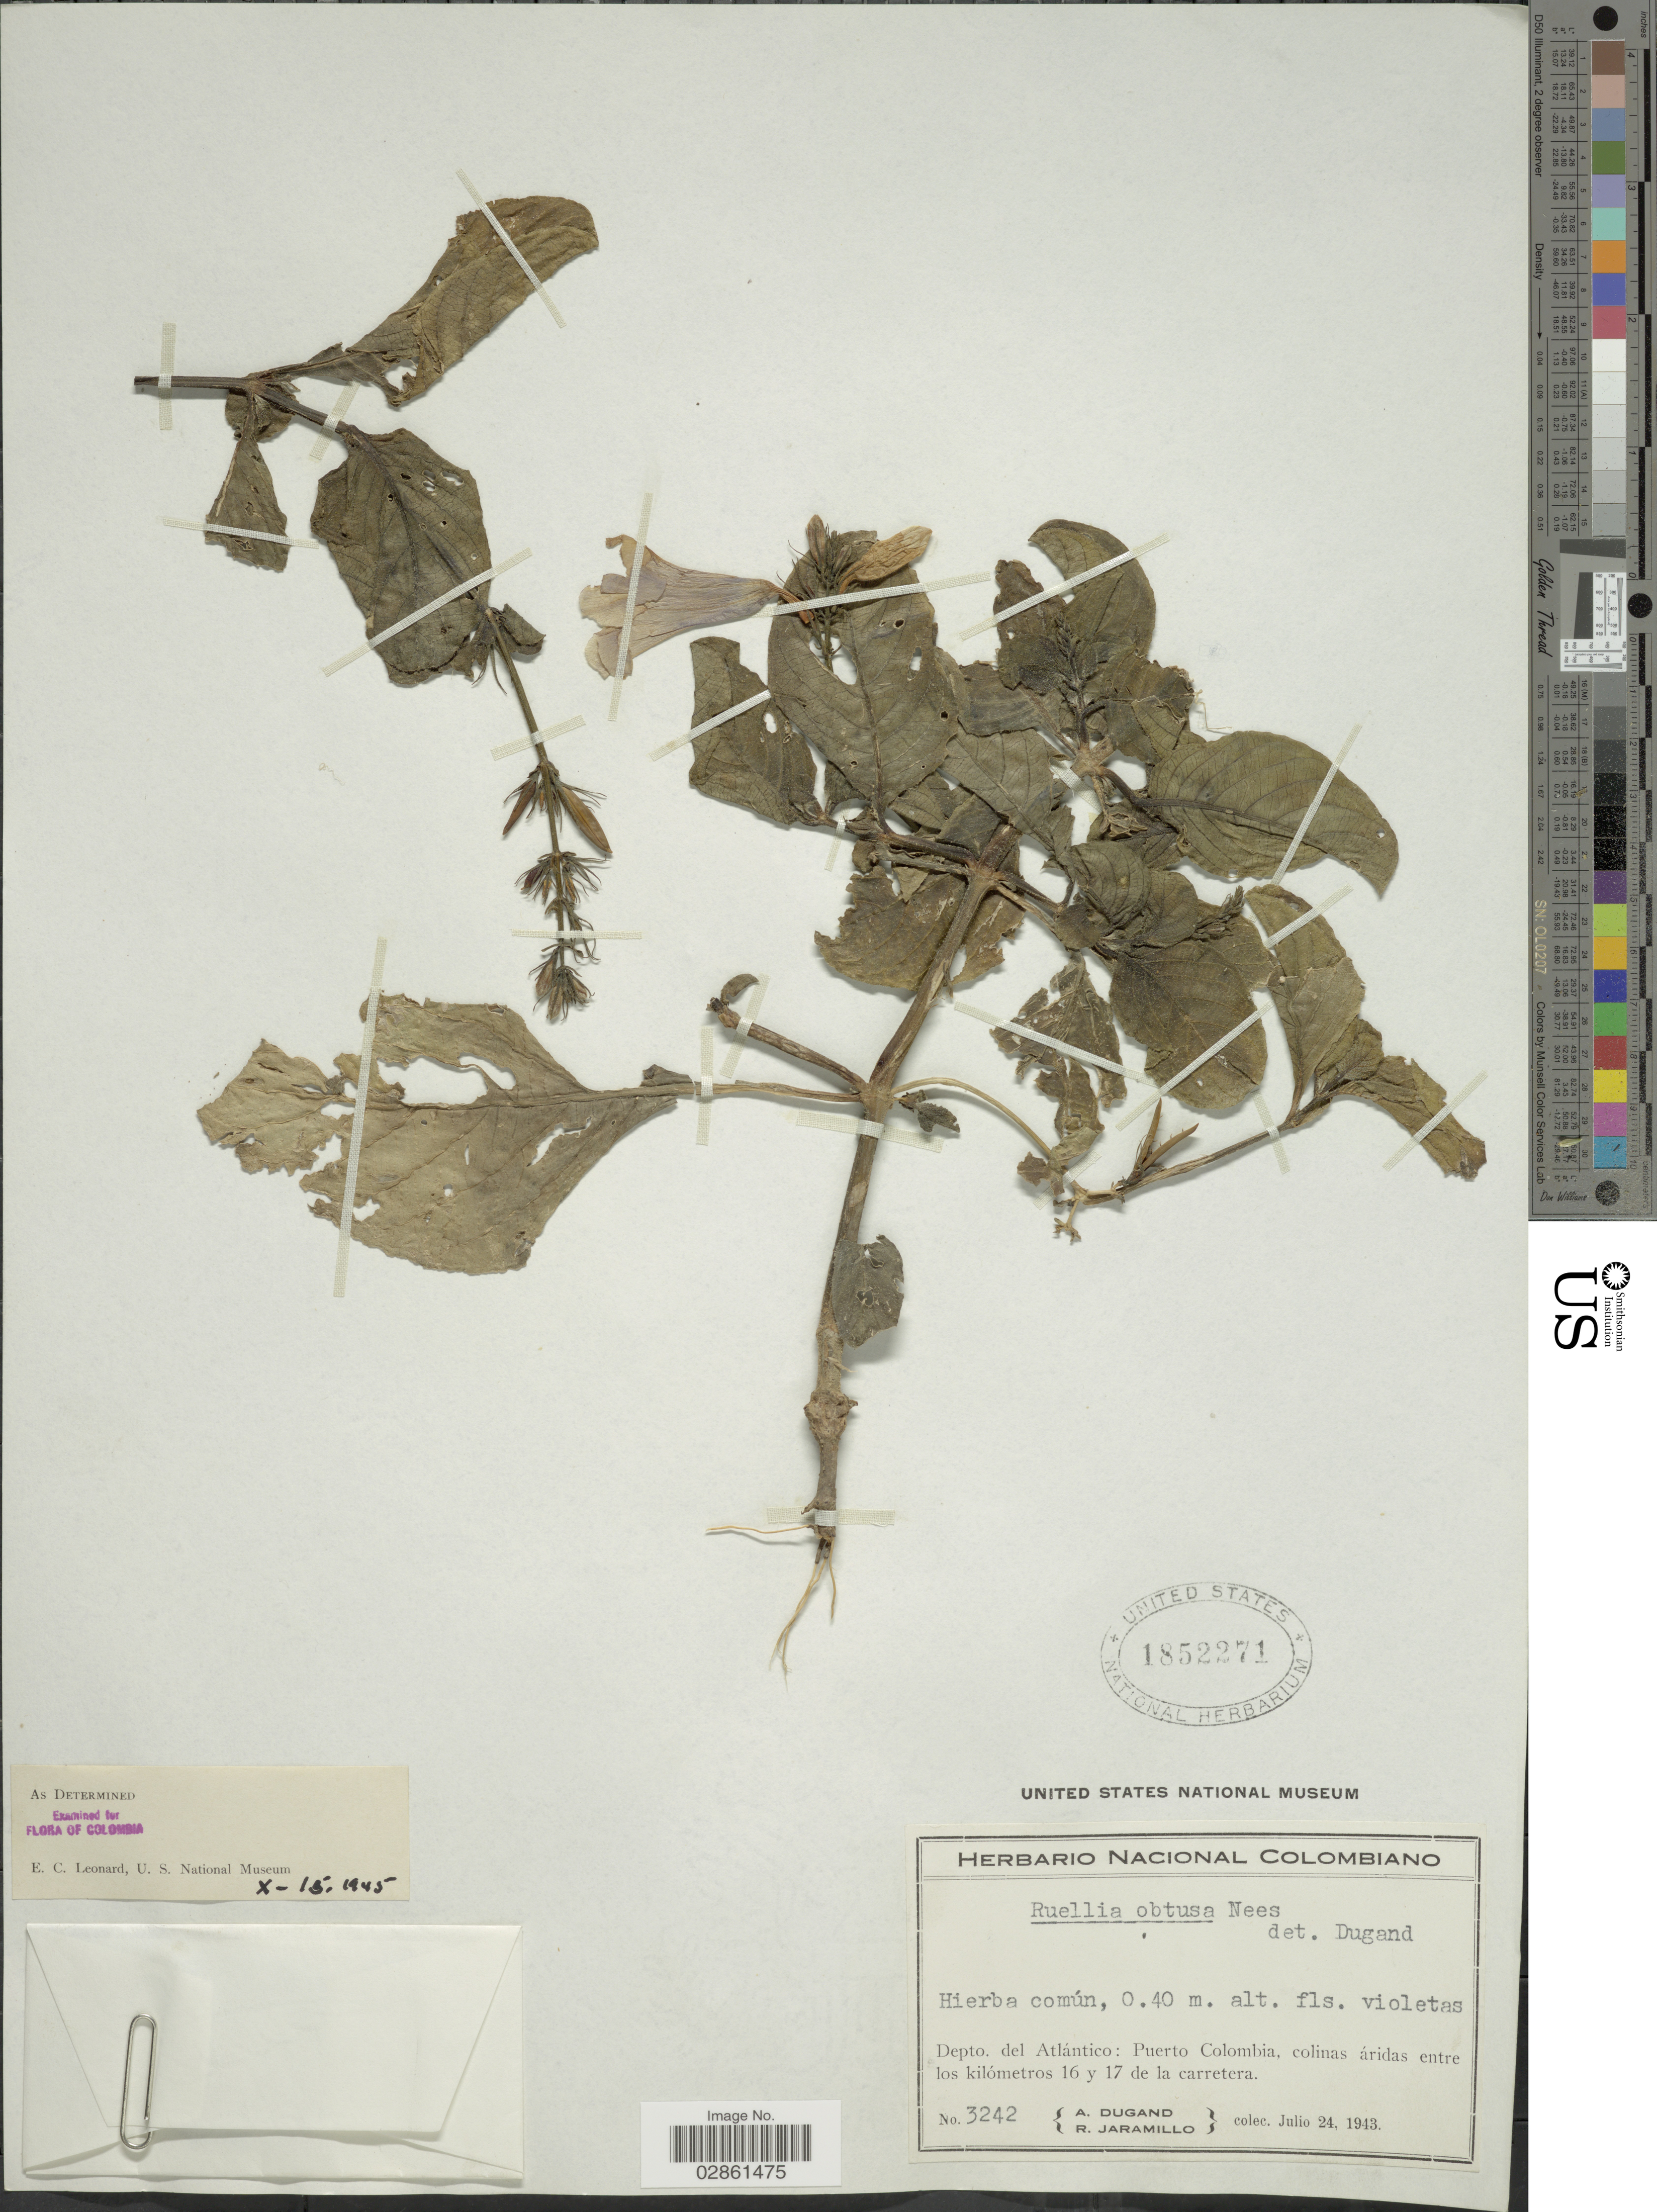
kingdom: Plantae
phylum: Tracheophyta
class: Magnoliopsida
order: Lamiales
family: Acanthaceae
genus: Ruellia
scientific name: Ruellia obtusa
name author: Nees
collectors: A. Dugand & R. Jaramillo M.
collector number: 3242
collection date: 1943-07-24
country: Colombia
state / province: Atlántico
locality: Depto. del Atlántico: Puerto Colombia, colinas áridas entre los kilómetros 16 y 17 de la carretera.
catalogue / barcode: US 1852271